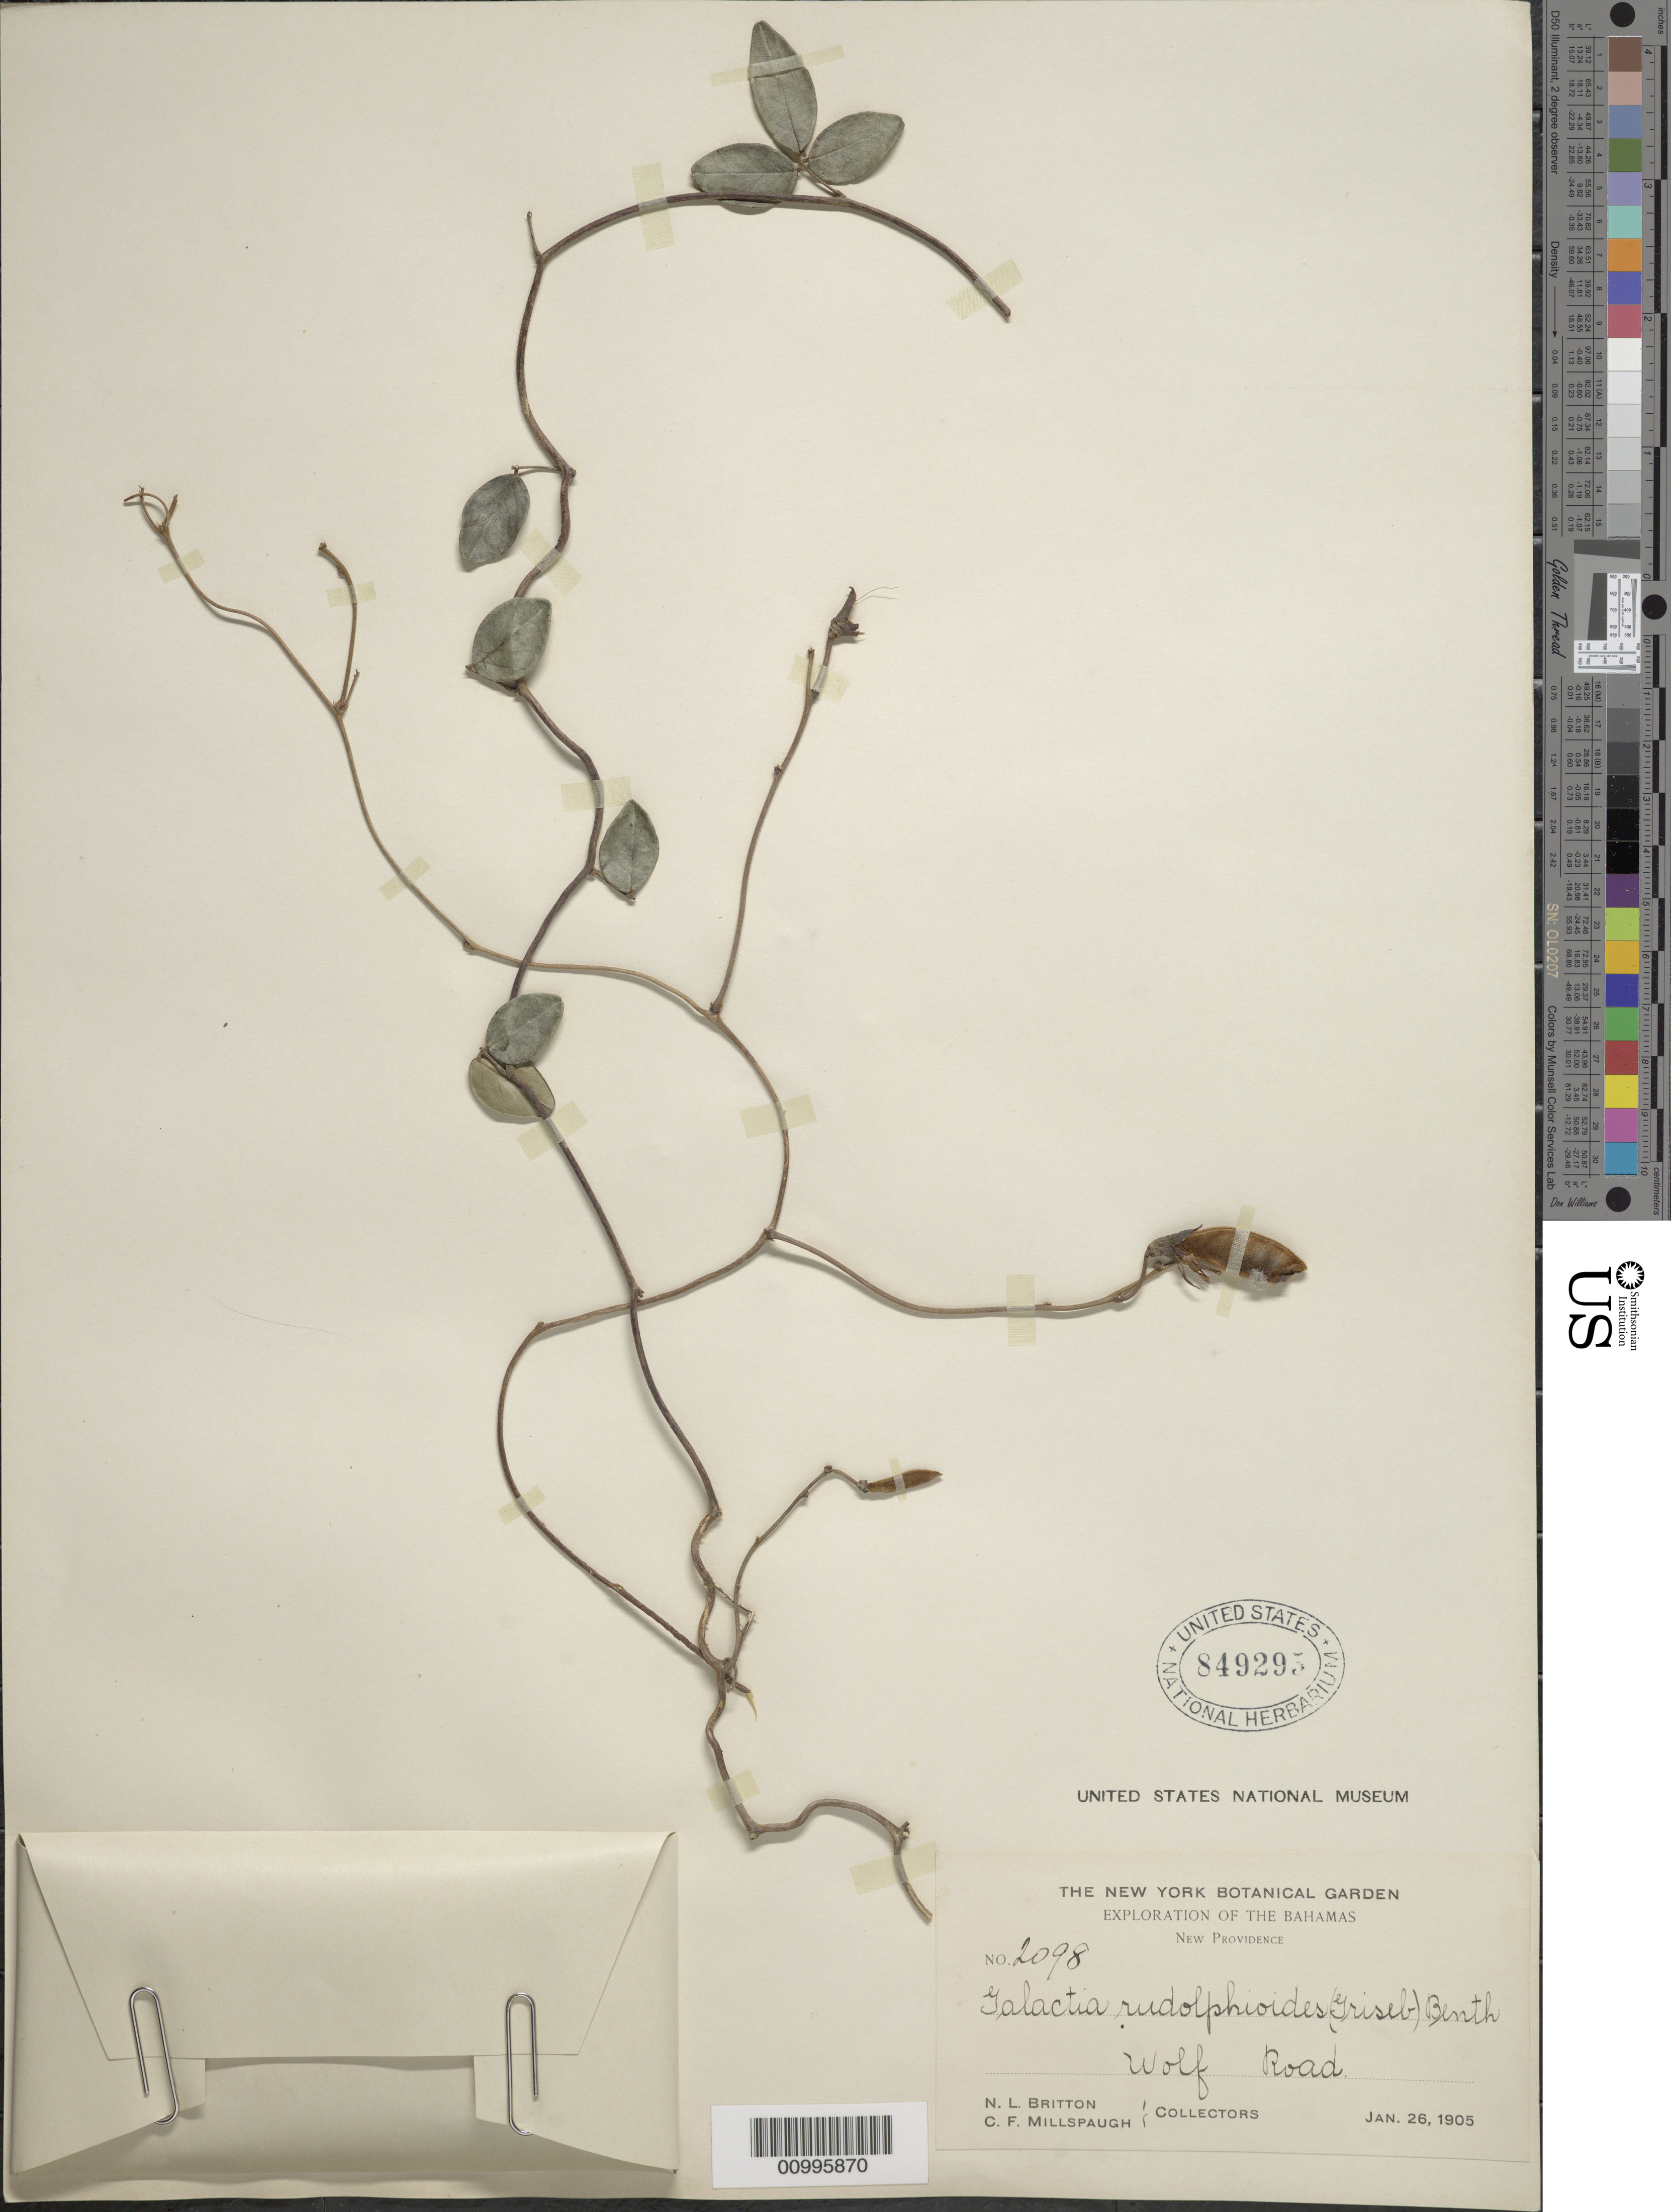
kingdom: Plantae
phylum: Tracheophyta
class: Magnoliopsida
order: Fabales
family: Fabaceae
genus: Rhodopis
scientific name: Rhodopis rudolphioides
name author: (Griseb.) L.P. Queiroz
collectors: N. Britton & C. F. Millspaugh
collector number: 2098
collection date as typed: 26 Jan 1905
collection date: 1905-01-26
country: Bahamas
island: New Providence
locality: Wolf Road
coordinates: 0 N, 0 E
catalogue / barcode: US 849295